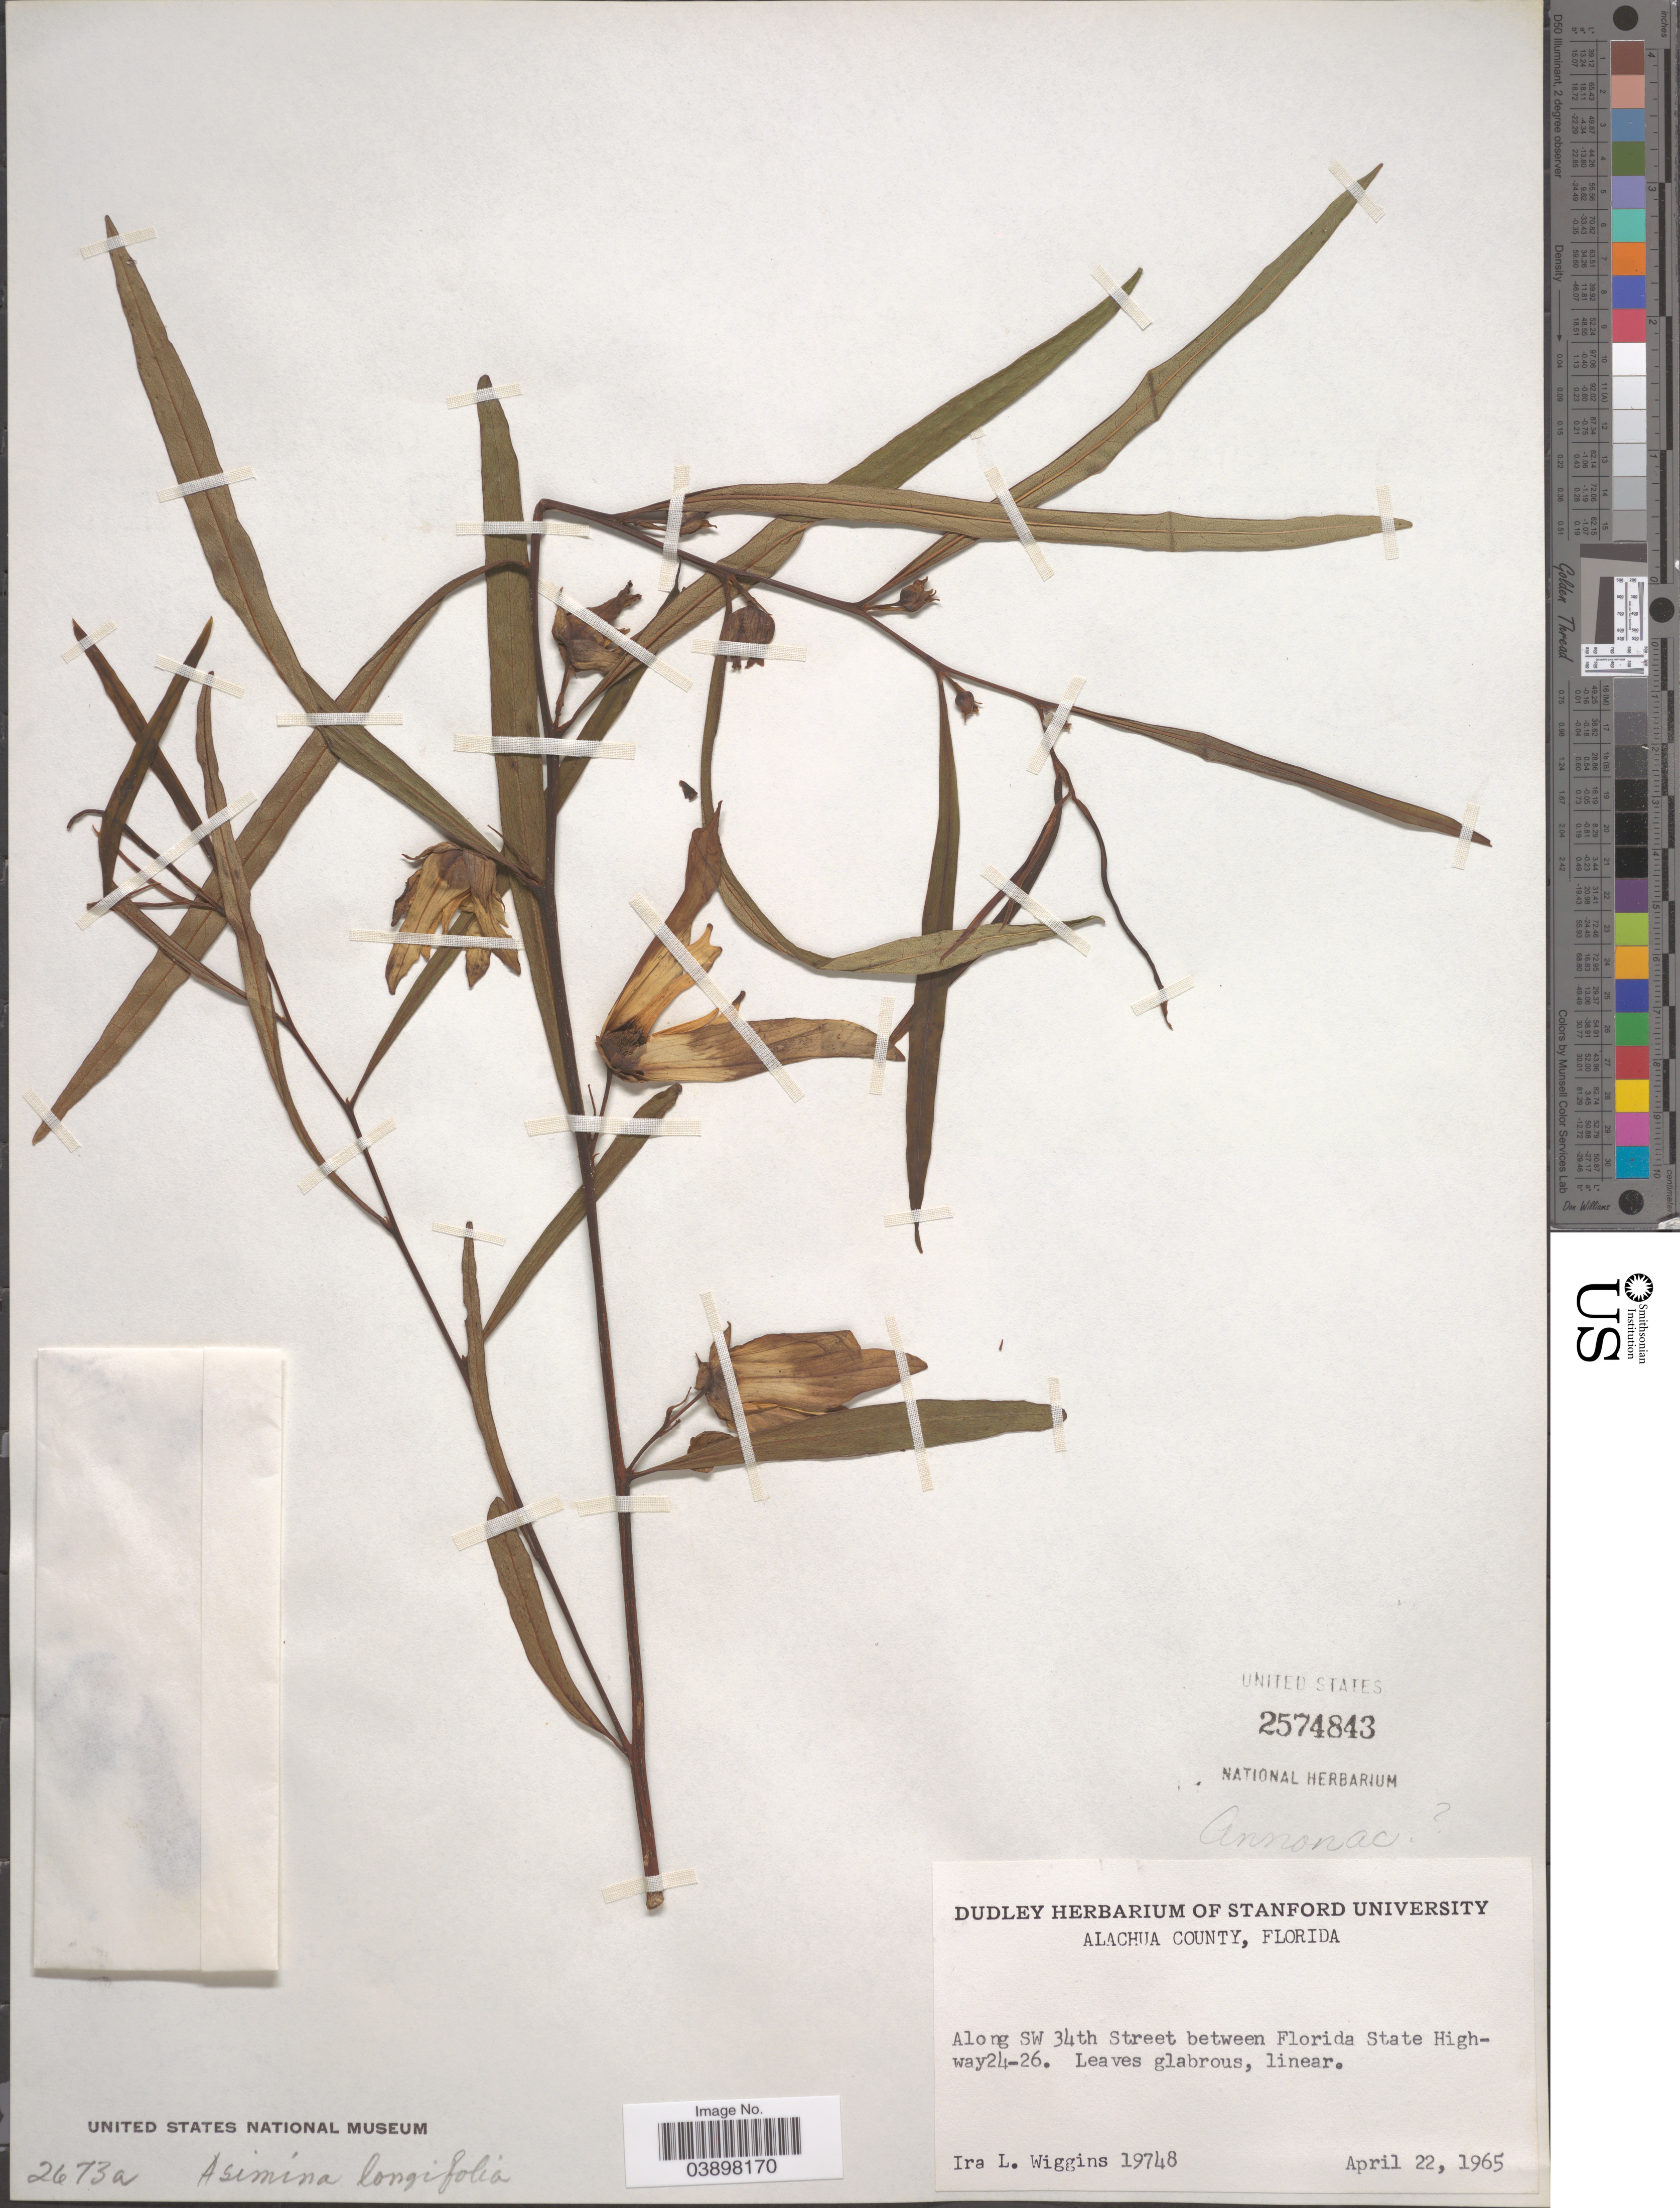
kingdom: Plantae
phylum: Tracheophyta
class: Magnoliopsida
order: Magnoliales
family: Annonaceae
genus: Asimina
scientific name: Asimina longifolia var. longifolia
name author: Kral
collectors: I. L. Wiggins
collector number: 19748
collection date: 1965-04-22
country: United States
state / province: Florida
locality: Alachua County. Along SW 34th Street between Florida State Highway 24-26.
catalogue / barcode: US 2574843